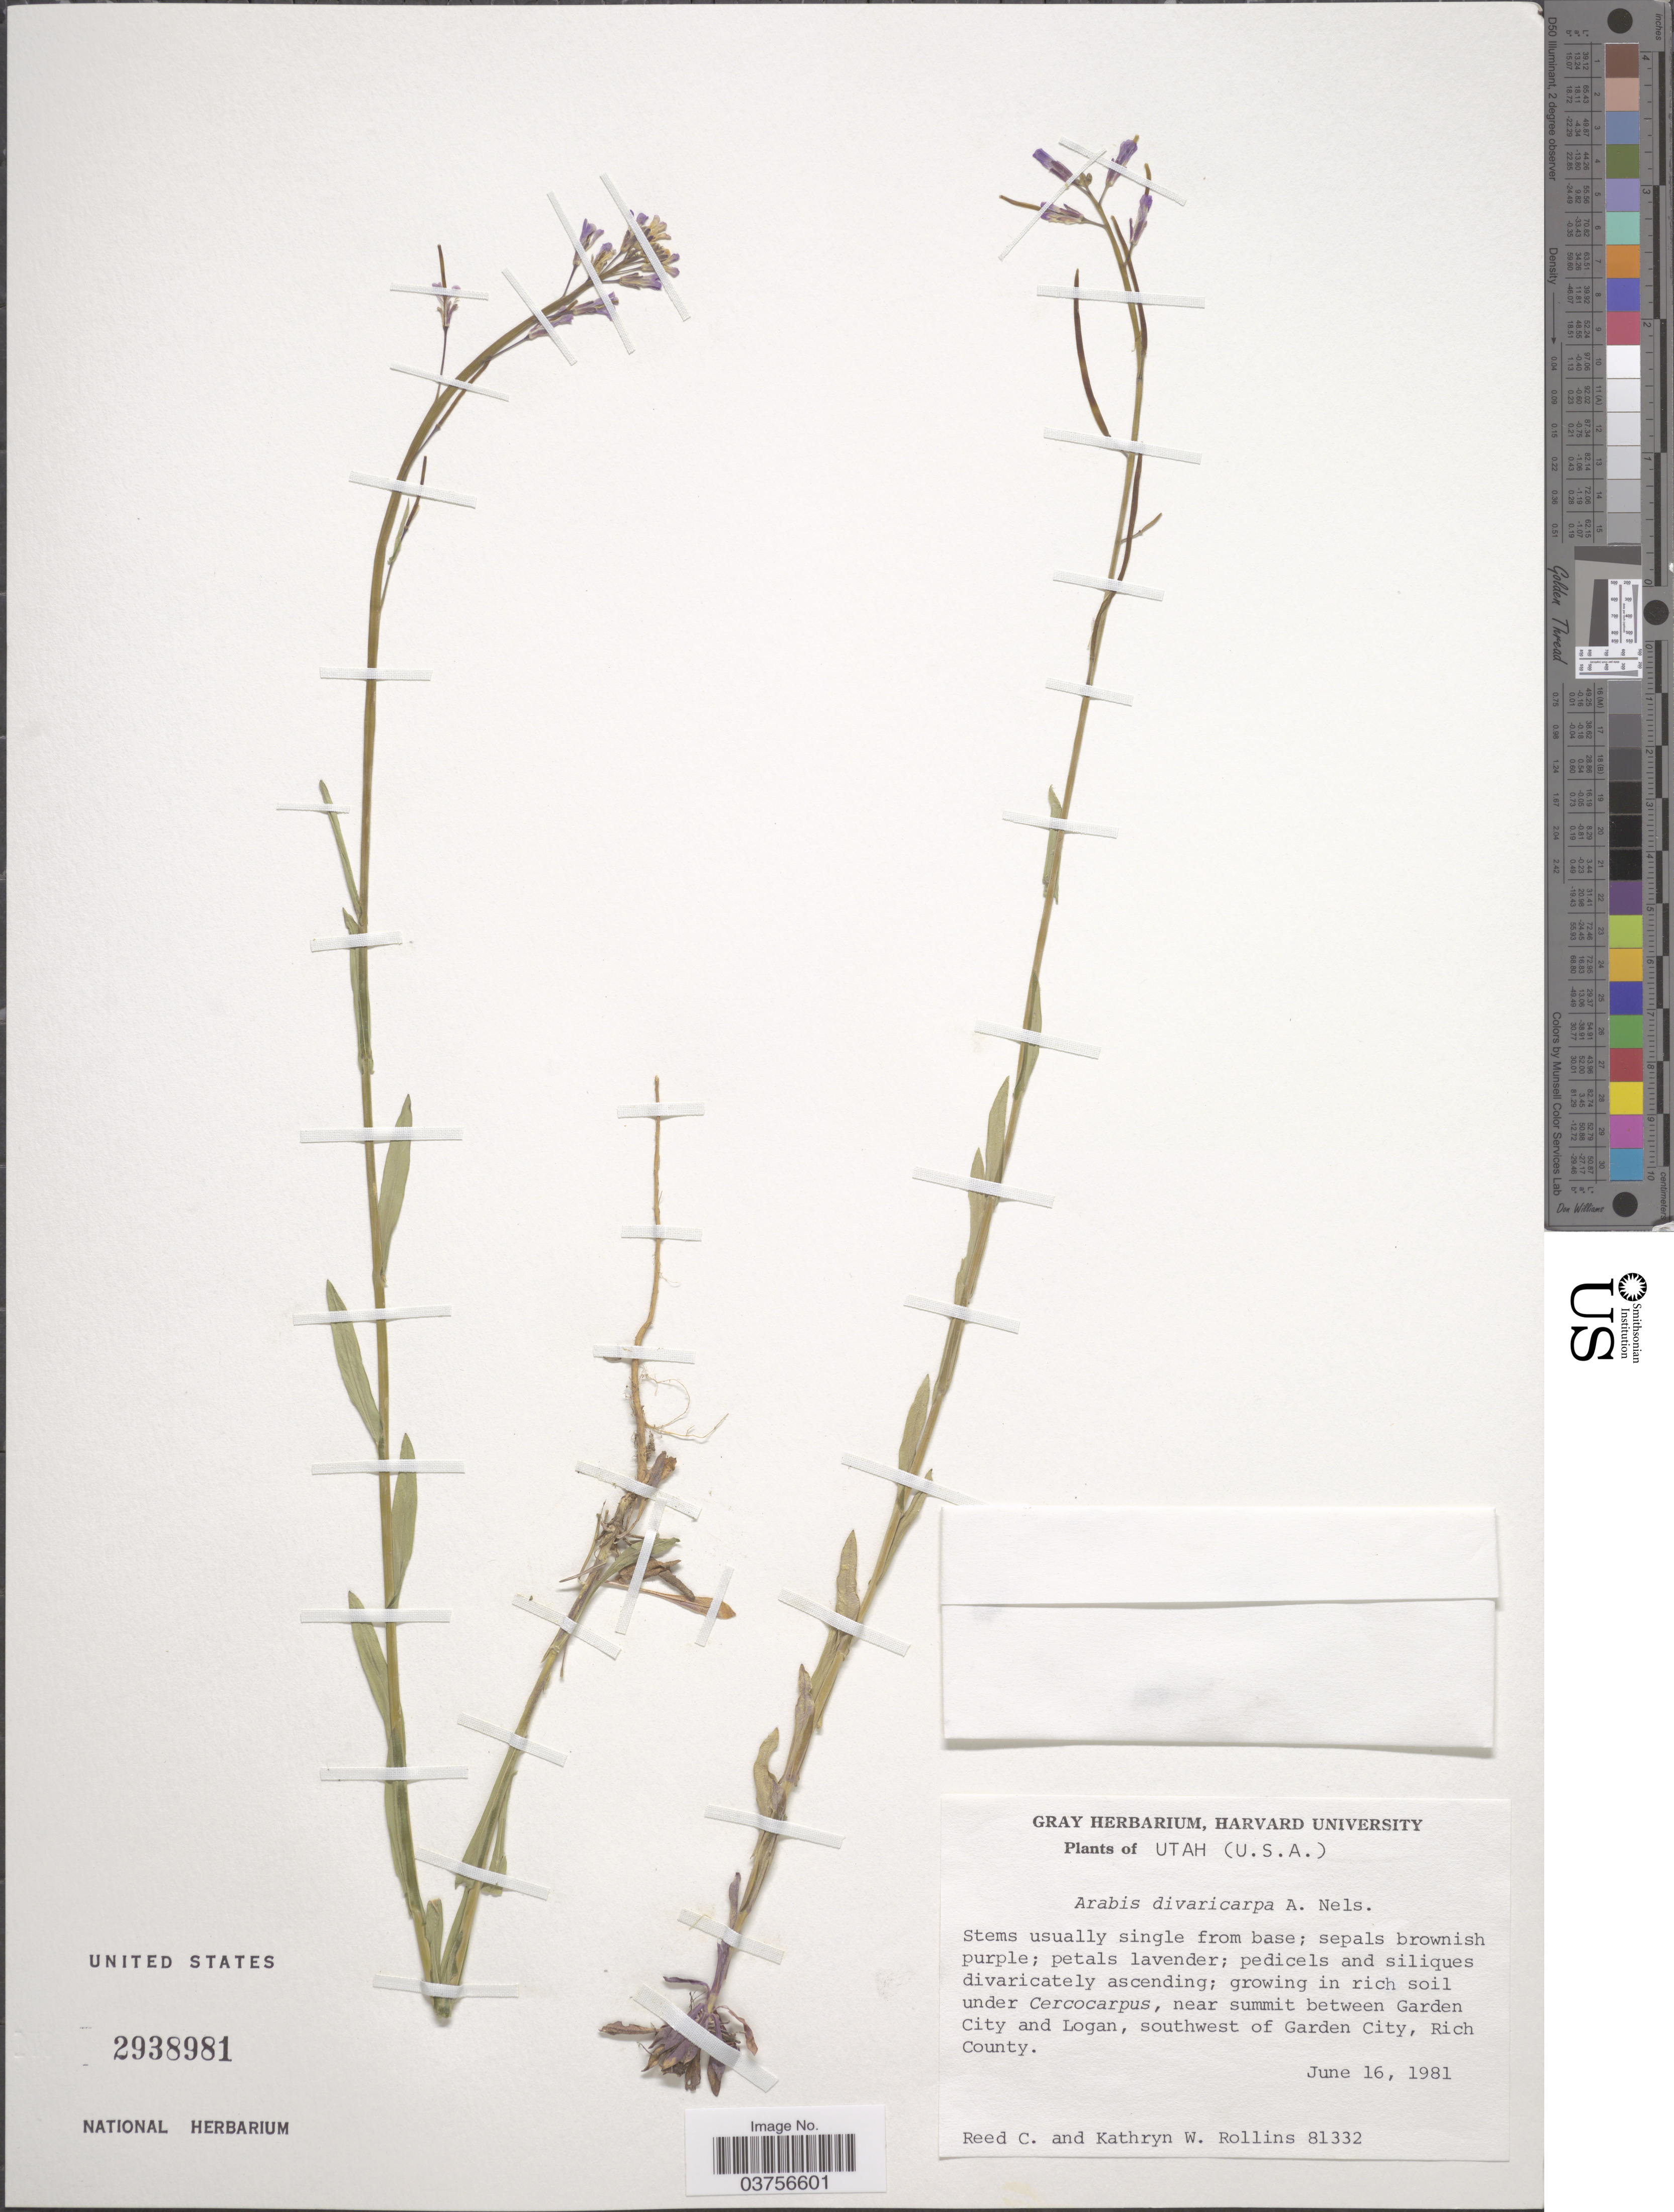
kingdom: Plantae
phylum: Tracheophyta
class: Magnoliopsida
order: Brassicales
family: Brassicaceae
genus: Arabis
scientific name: Arabis divaricarpa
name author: A. Nelson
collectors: R. C. Rollins & K. W. Rollins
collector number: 81332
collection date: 1981-06-16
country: United States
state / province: Utah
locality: Near summit between Garden City and Logan, southwest of Garden City, Rich County.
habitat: near summit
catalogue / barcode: US 2938981